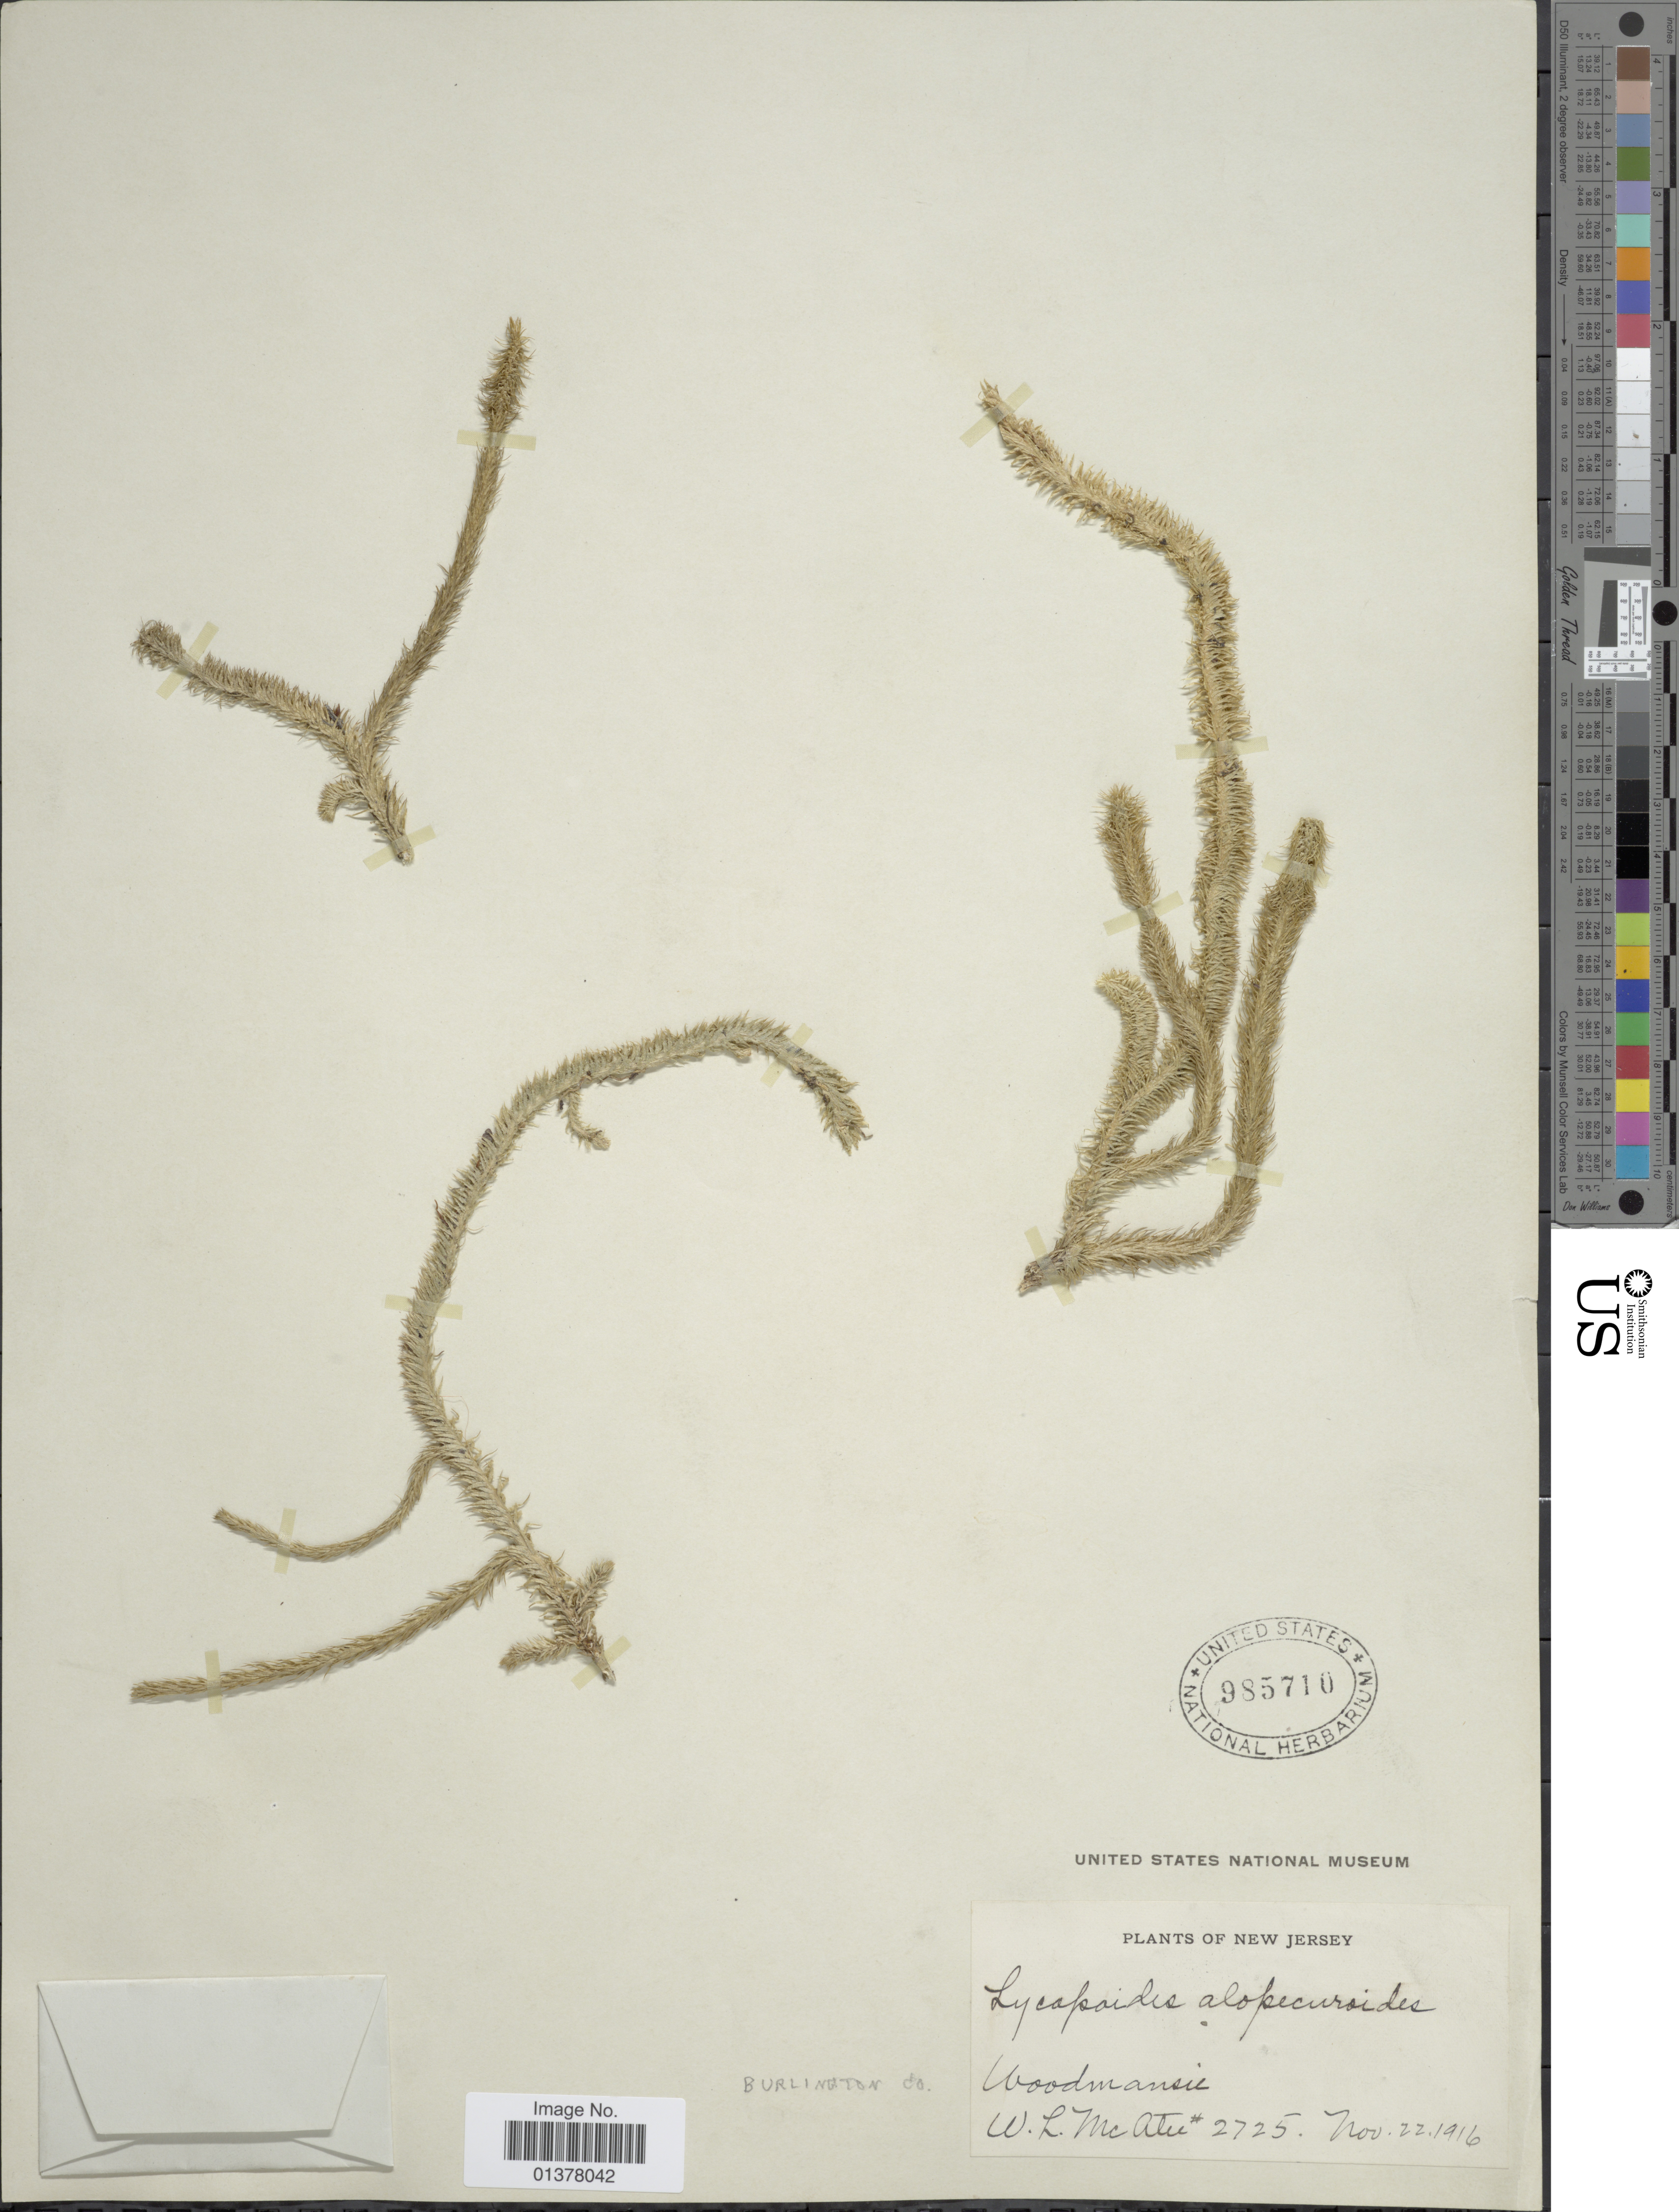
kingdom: Plantae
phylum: Tracheophyta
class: Lycopodiopsida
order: Lycopodiales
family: Lycopodiaceae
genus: Lycopodiella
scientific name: Lycopodiella alopecuroides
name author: (L.) Cranfill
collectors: W. McAtee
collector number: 2725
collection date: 1916-11-22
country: United States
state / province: New Jersey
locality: Woodmansie. Burlington Co.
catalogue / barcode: US 985710